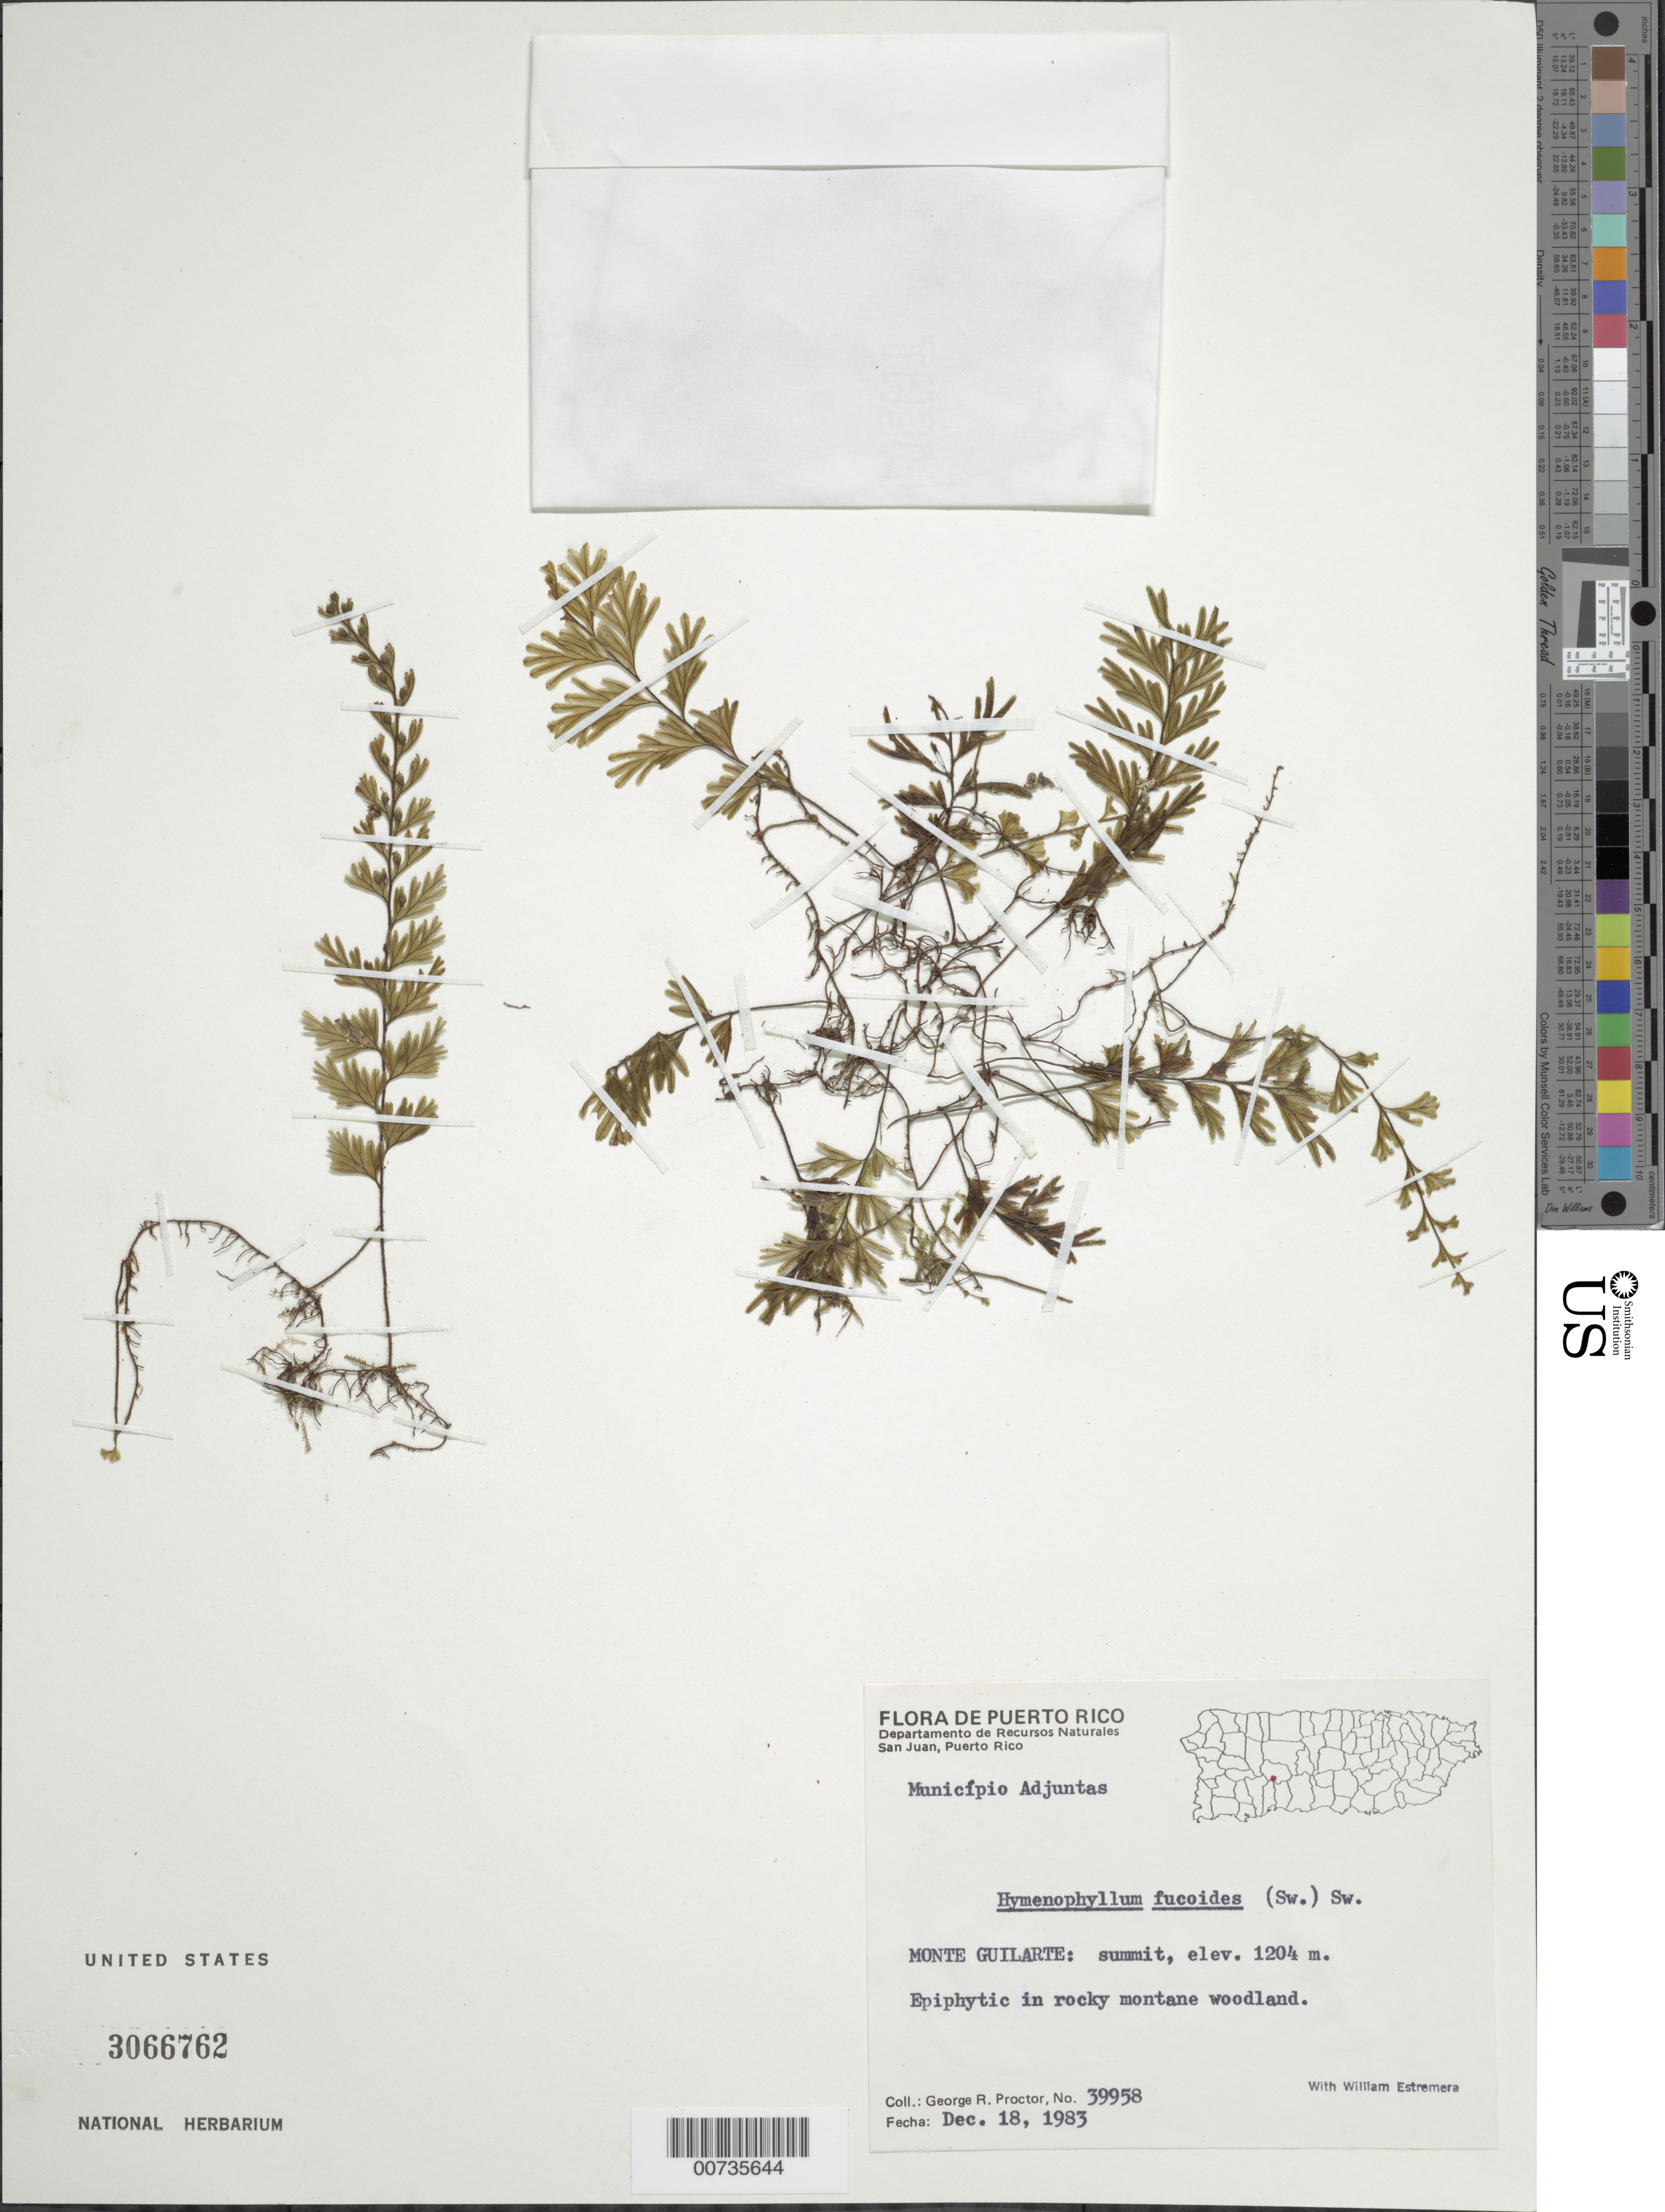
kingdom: Plantae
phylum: Tracheophyta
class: Polypodiopsida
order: Hymenophyllales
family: Hymenophyllaceae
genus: Hymenophyllum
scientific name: Hymenophyllum fucoides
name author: (Sw.) Sw.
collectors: G. R. Proctor & W. Estremera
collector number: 39958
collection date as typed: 18 Dec 1983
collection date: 1983-12-18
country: Puerto Rico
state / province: Adjuntas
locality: Mun. Adjuntas, Monte Guilarte: summit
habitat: In rocky montane woodland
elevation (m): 1204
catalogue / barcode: US 3066762